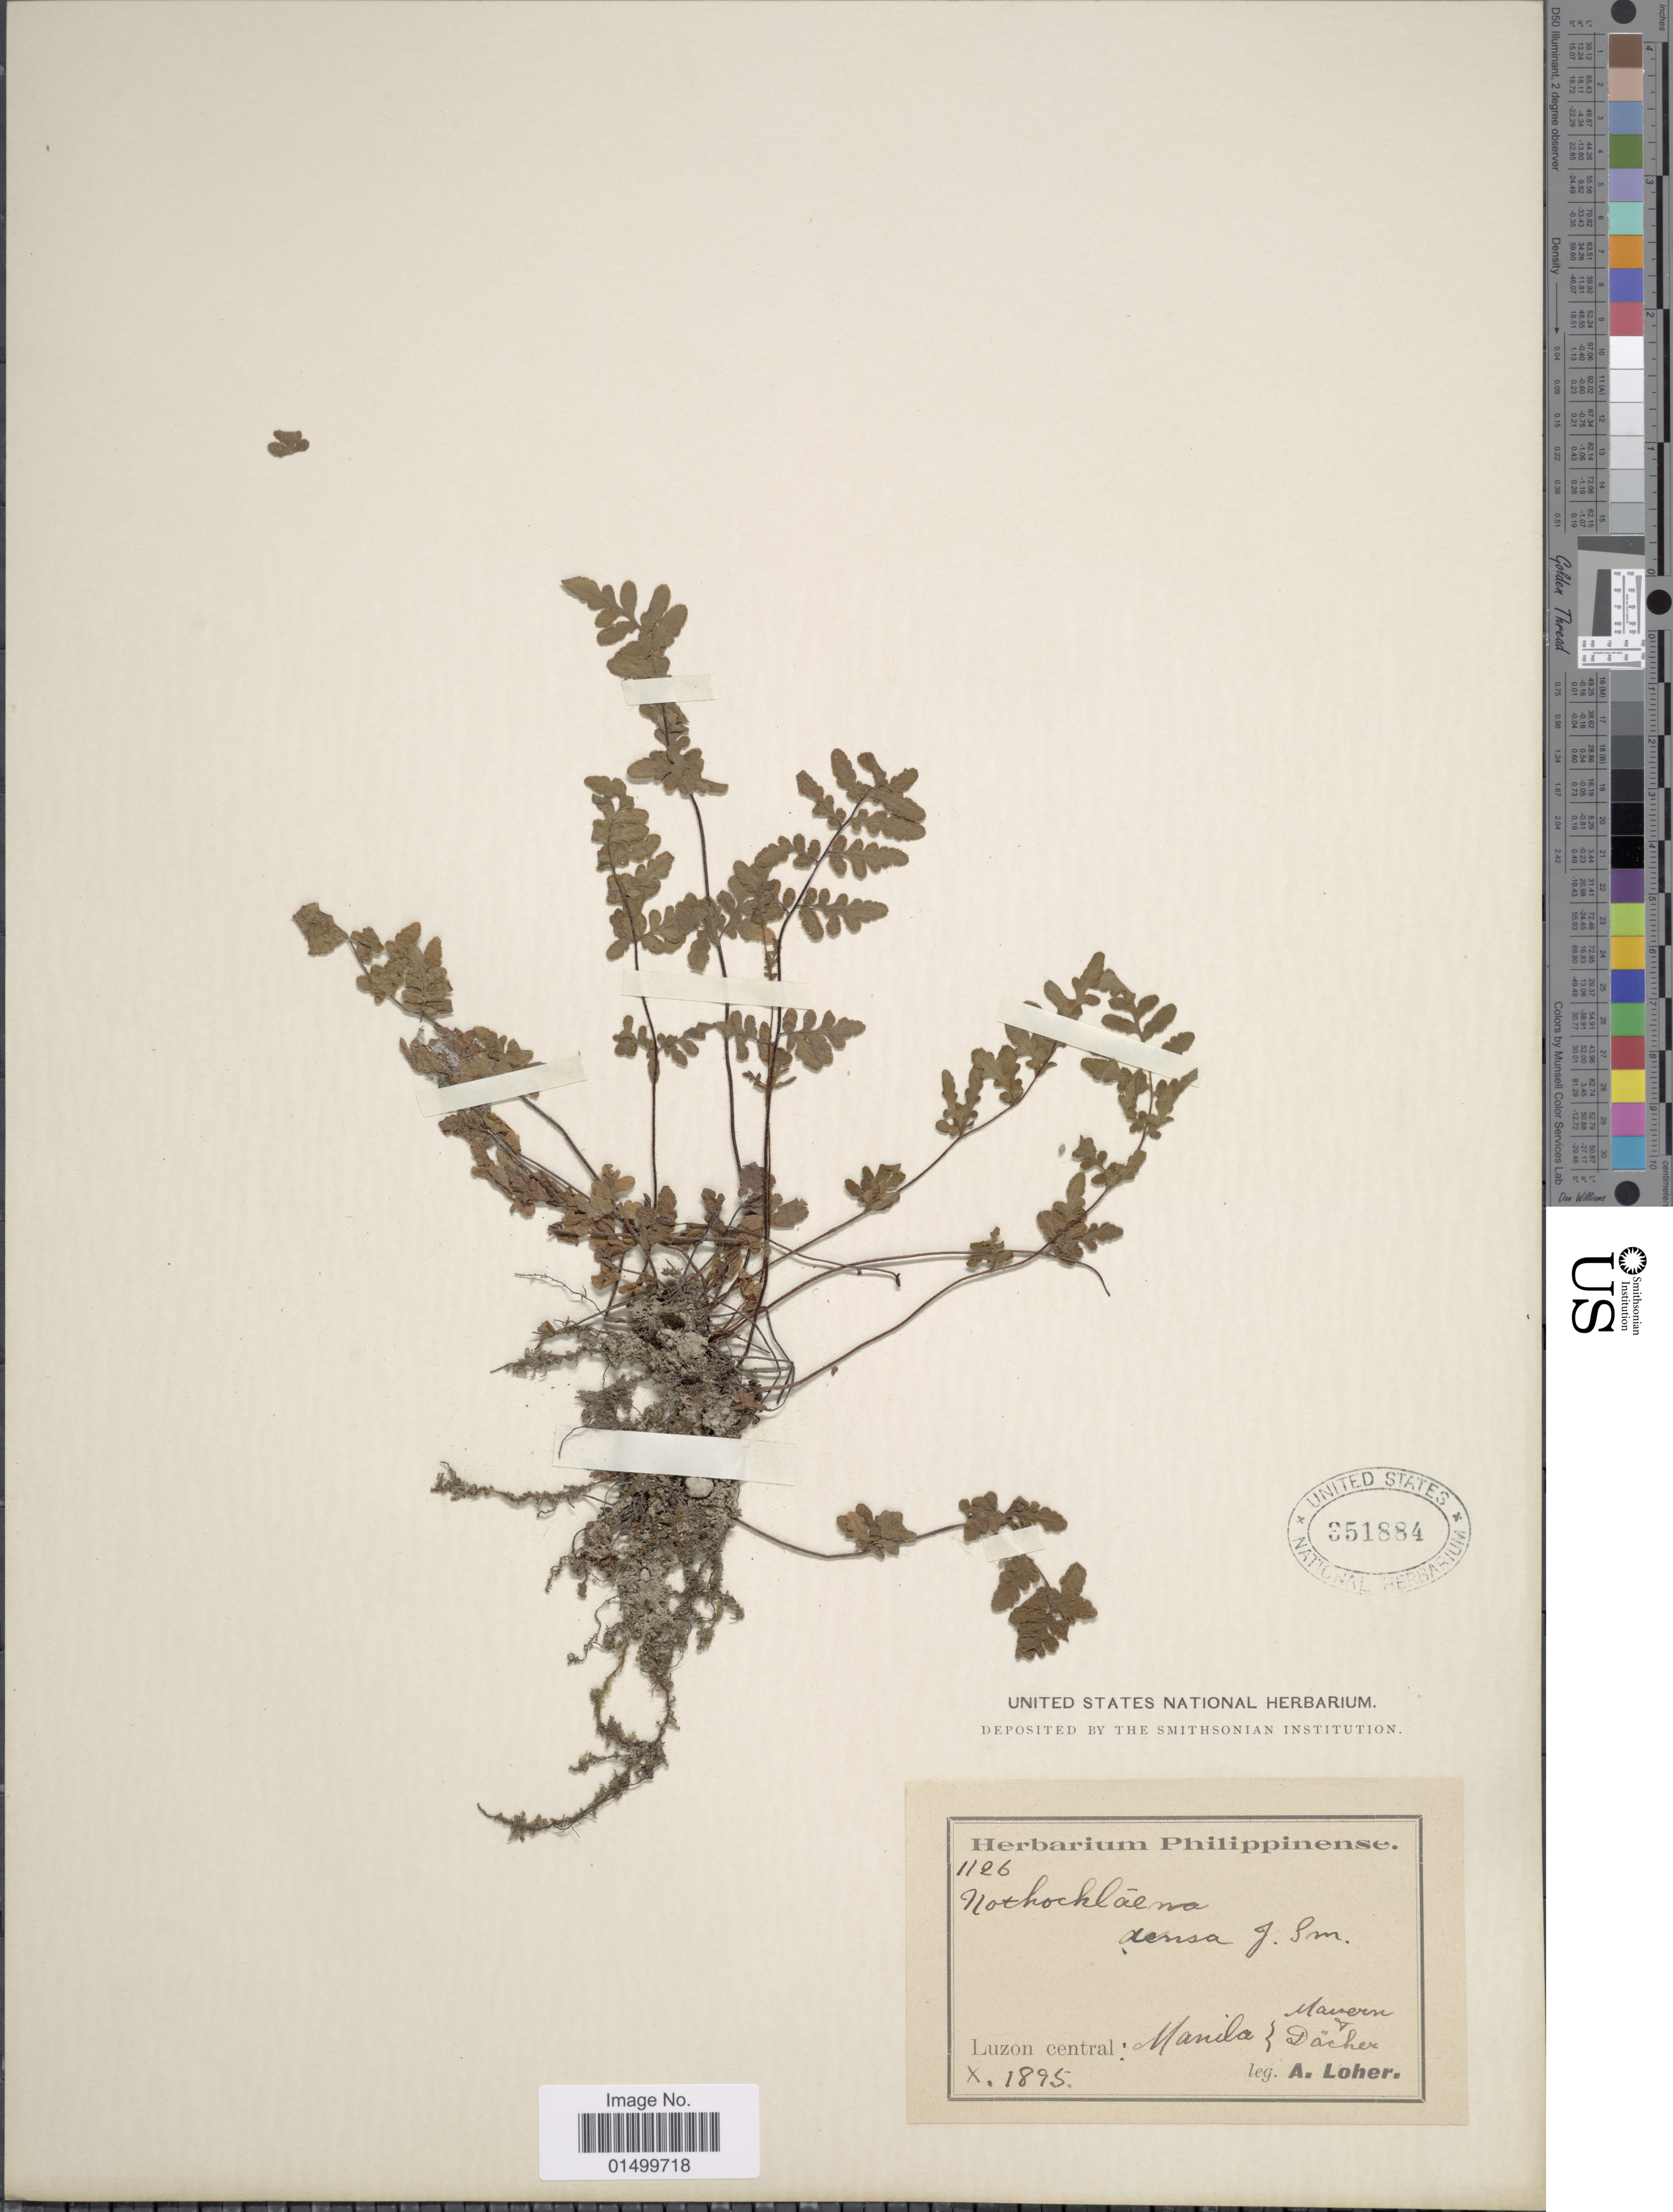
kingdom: Plantae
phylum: Tracheophyta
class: Polypodiopsida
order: Polypodiales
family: Pteridaceae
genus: Cheilanthes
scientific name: Cheilanthes hirsuta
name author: Link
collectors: A. Loher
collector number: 1126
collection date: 1895-10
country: Philippines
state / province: Central Luzon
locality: Manila. Mauern and Dacher (English translation: Walls and Roof)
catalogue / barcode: US 351884